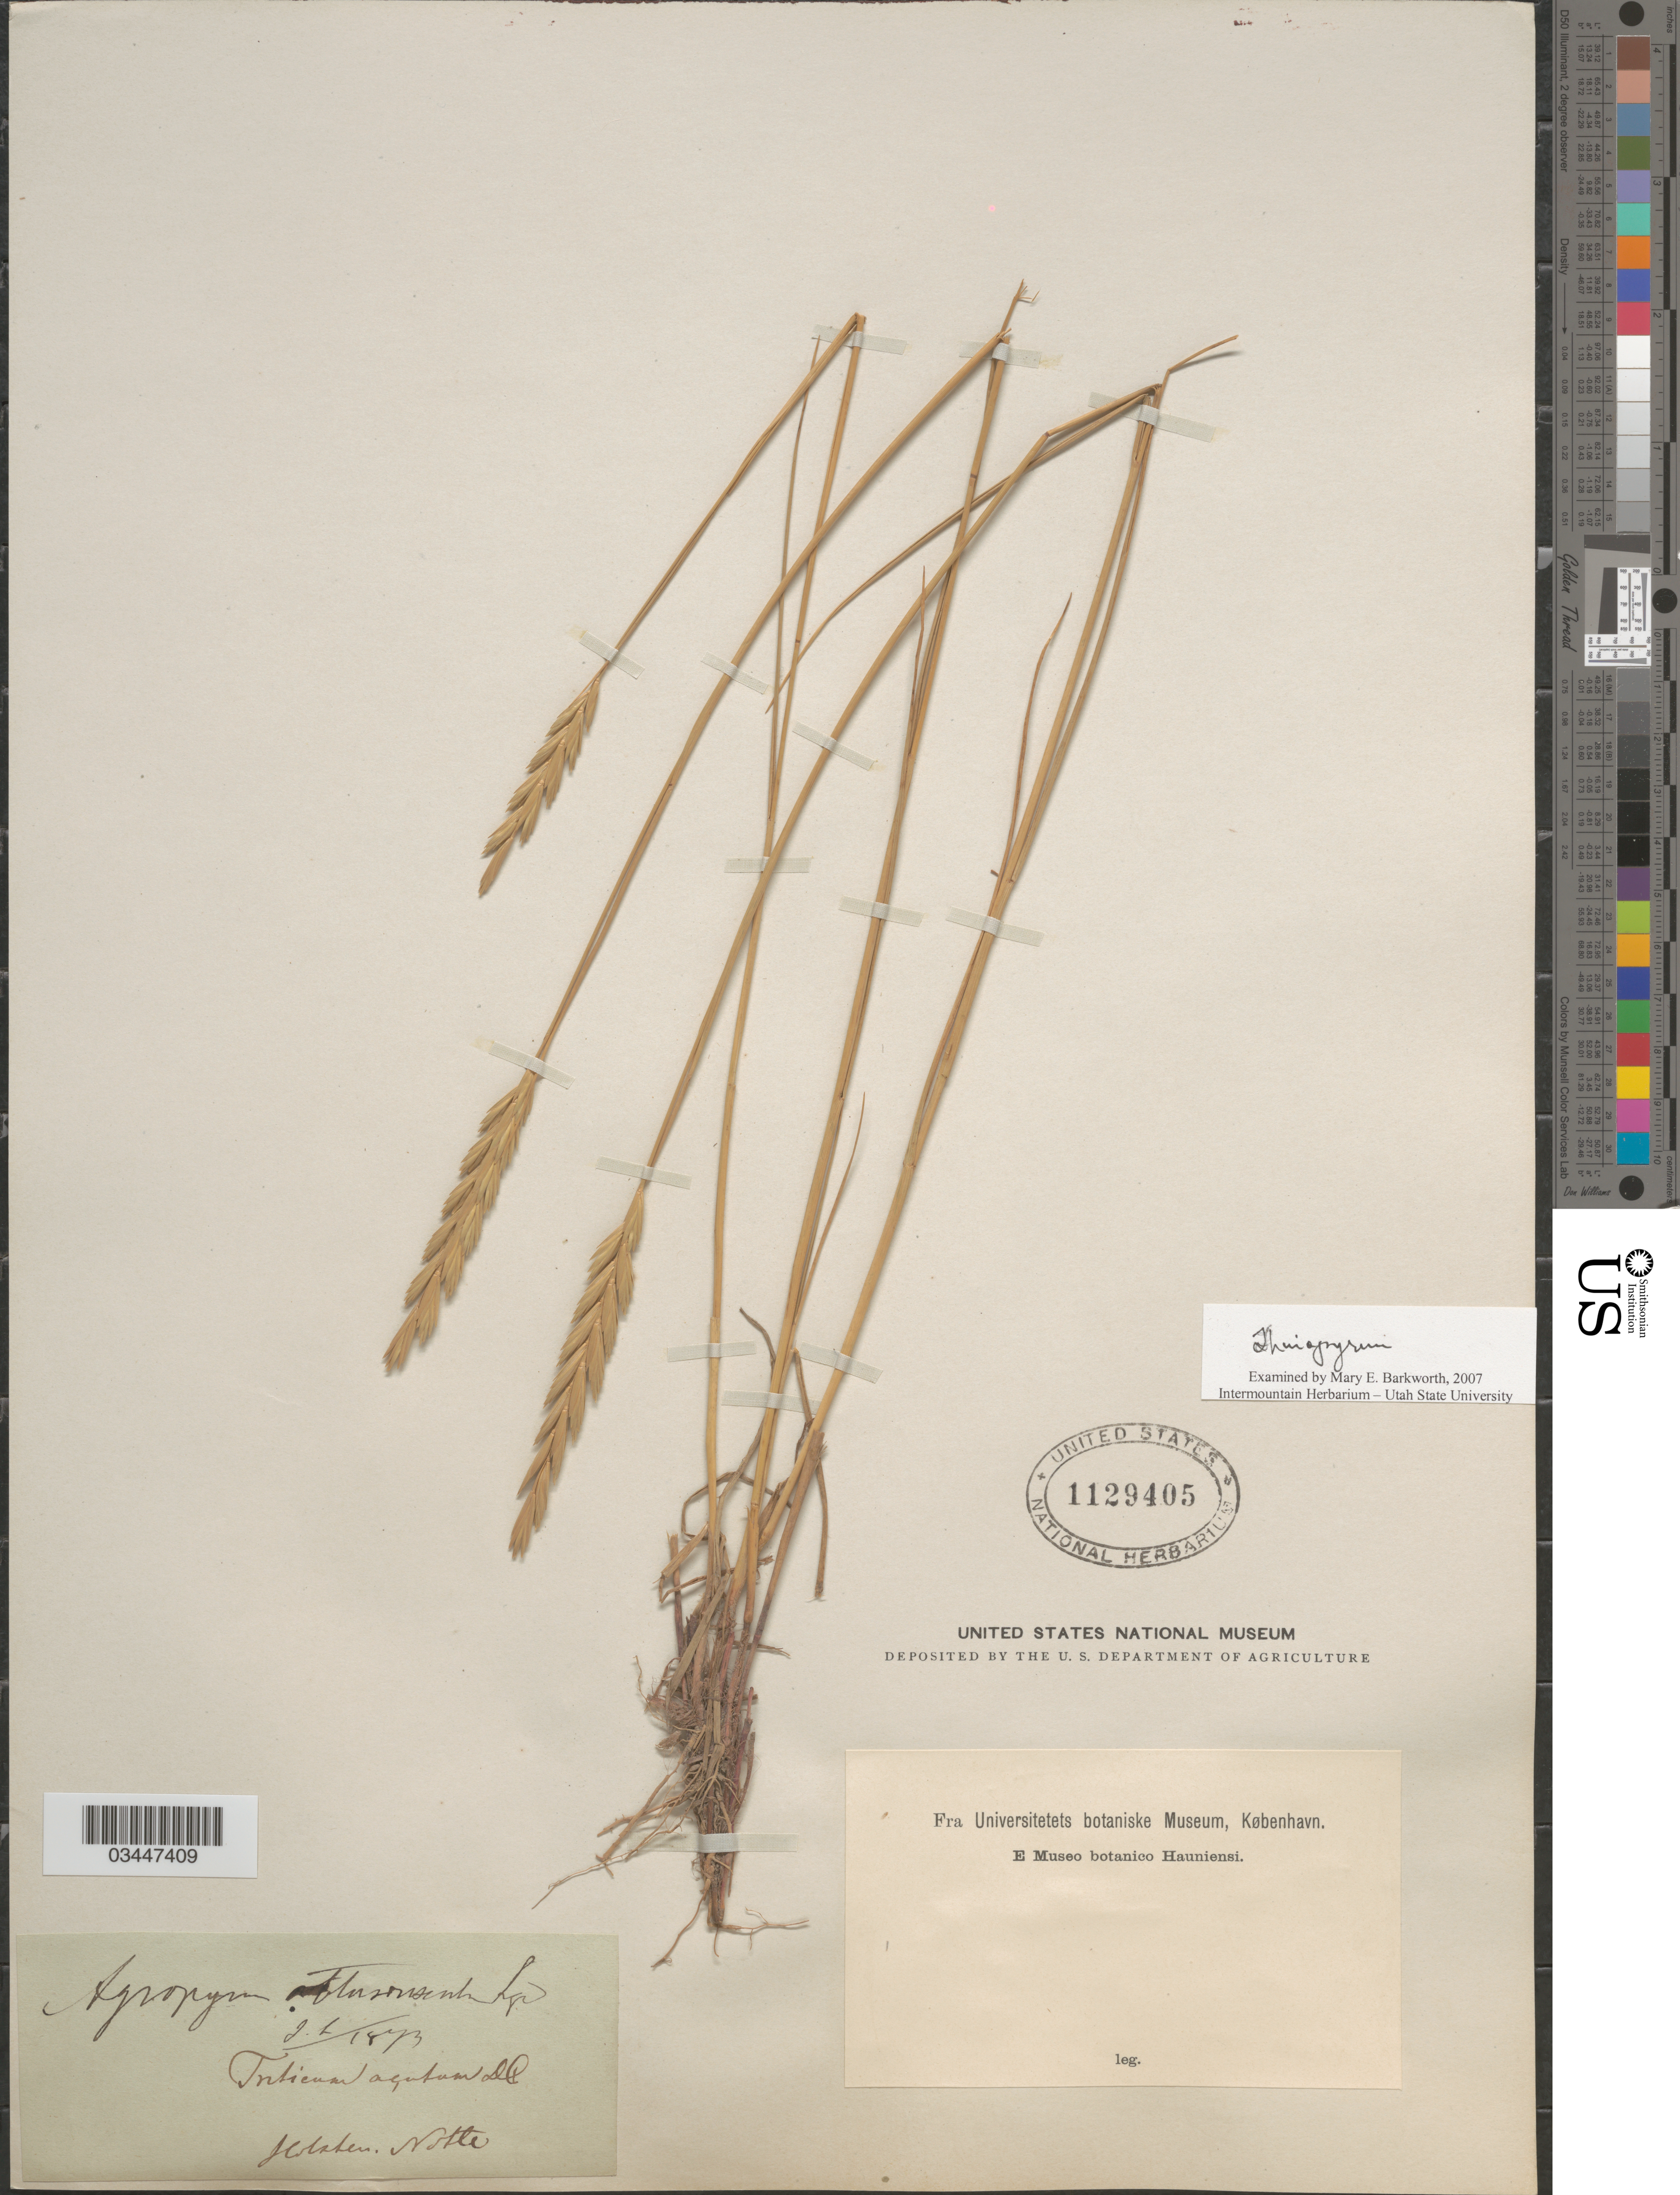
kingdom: Plantae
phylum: Tracheophyta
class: Liliopsida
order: Poales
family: Poaceae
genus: Thinopyrum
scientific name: Thinopyrum sp.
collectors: ex Mus. Bot. Hauniense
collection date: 1873-01-02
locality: Holsten, Notte.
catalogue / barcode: US 1129405